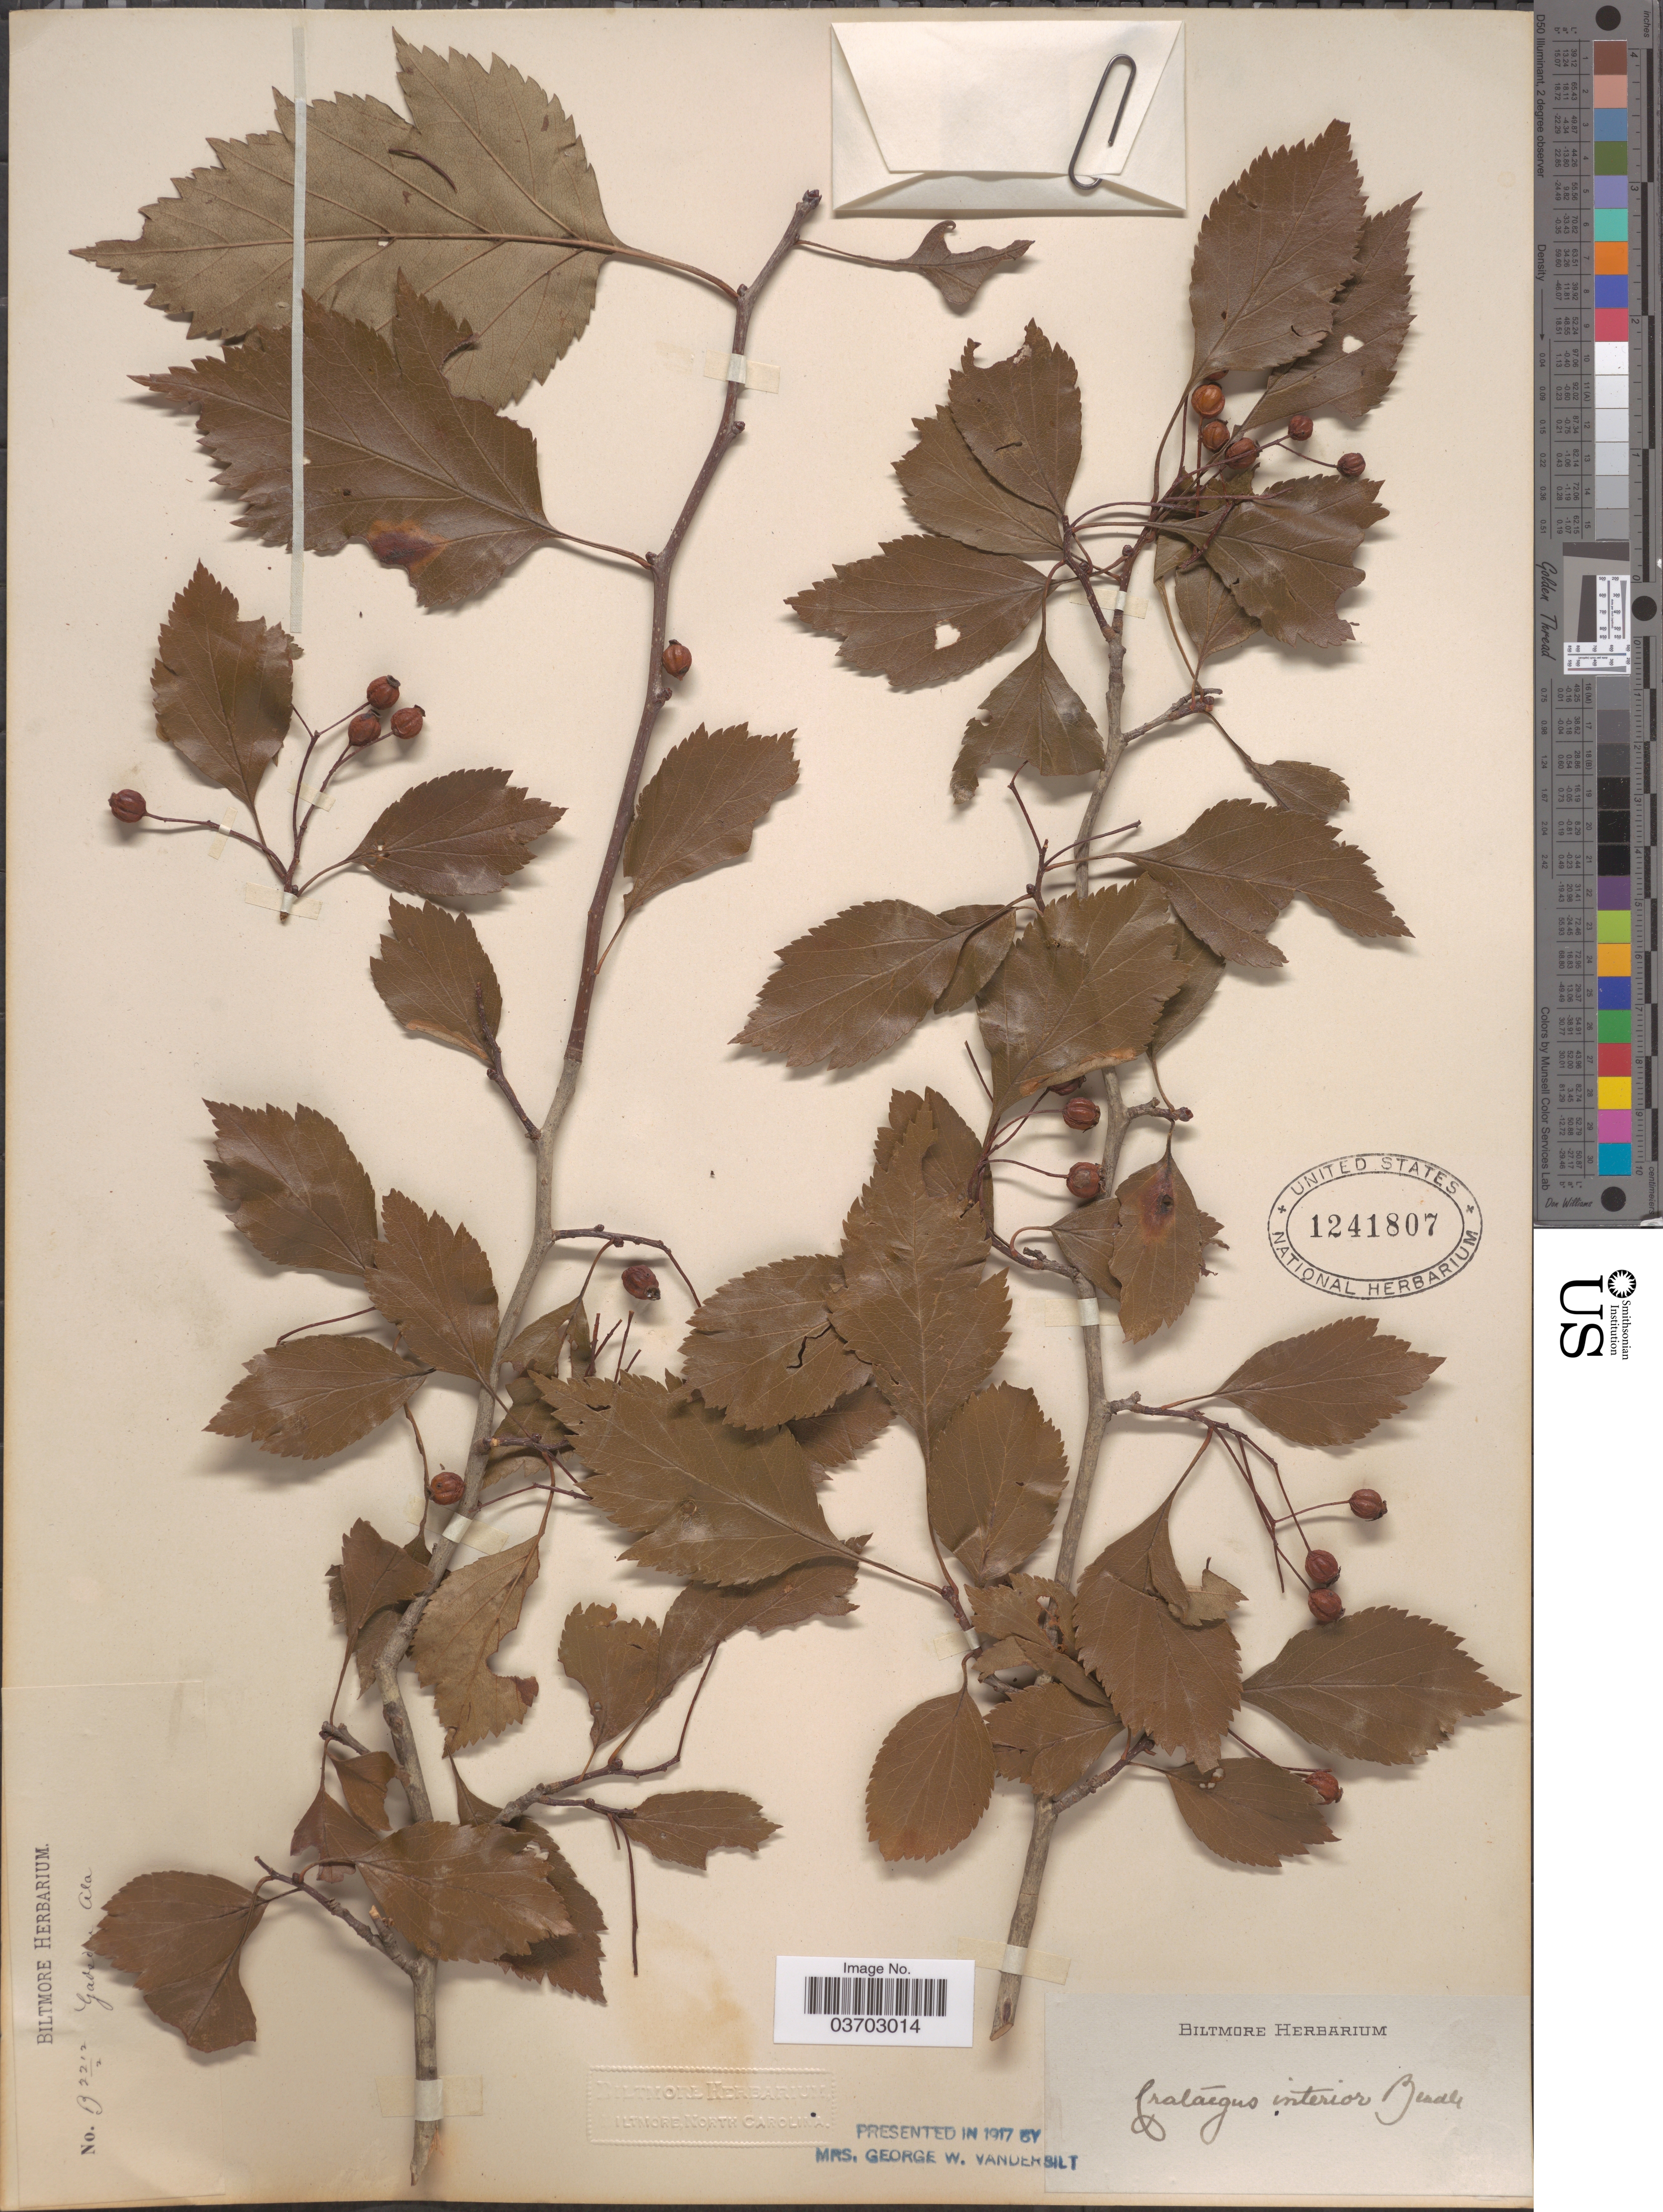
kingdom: Plantae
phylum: Tracheophyta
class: Magnoliopsida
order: Rosales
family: Rosaceae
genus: Crataegus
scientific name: Crataegus viridis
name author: L.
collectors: ex herb. Biltmore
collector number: B2212/2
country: United States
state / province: Alabama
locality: Gadsden.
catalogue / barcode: US 1241807